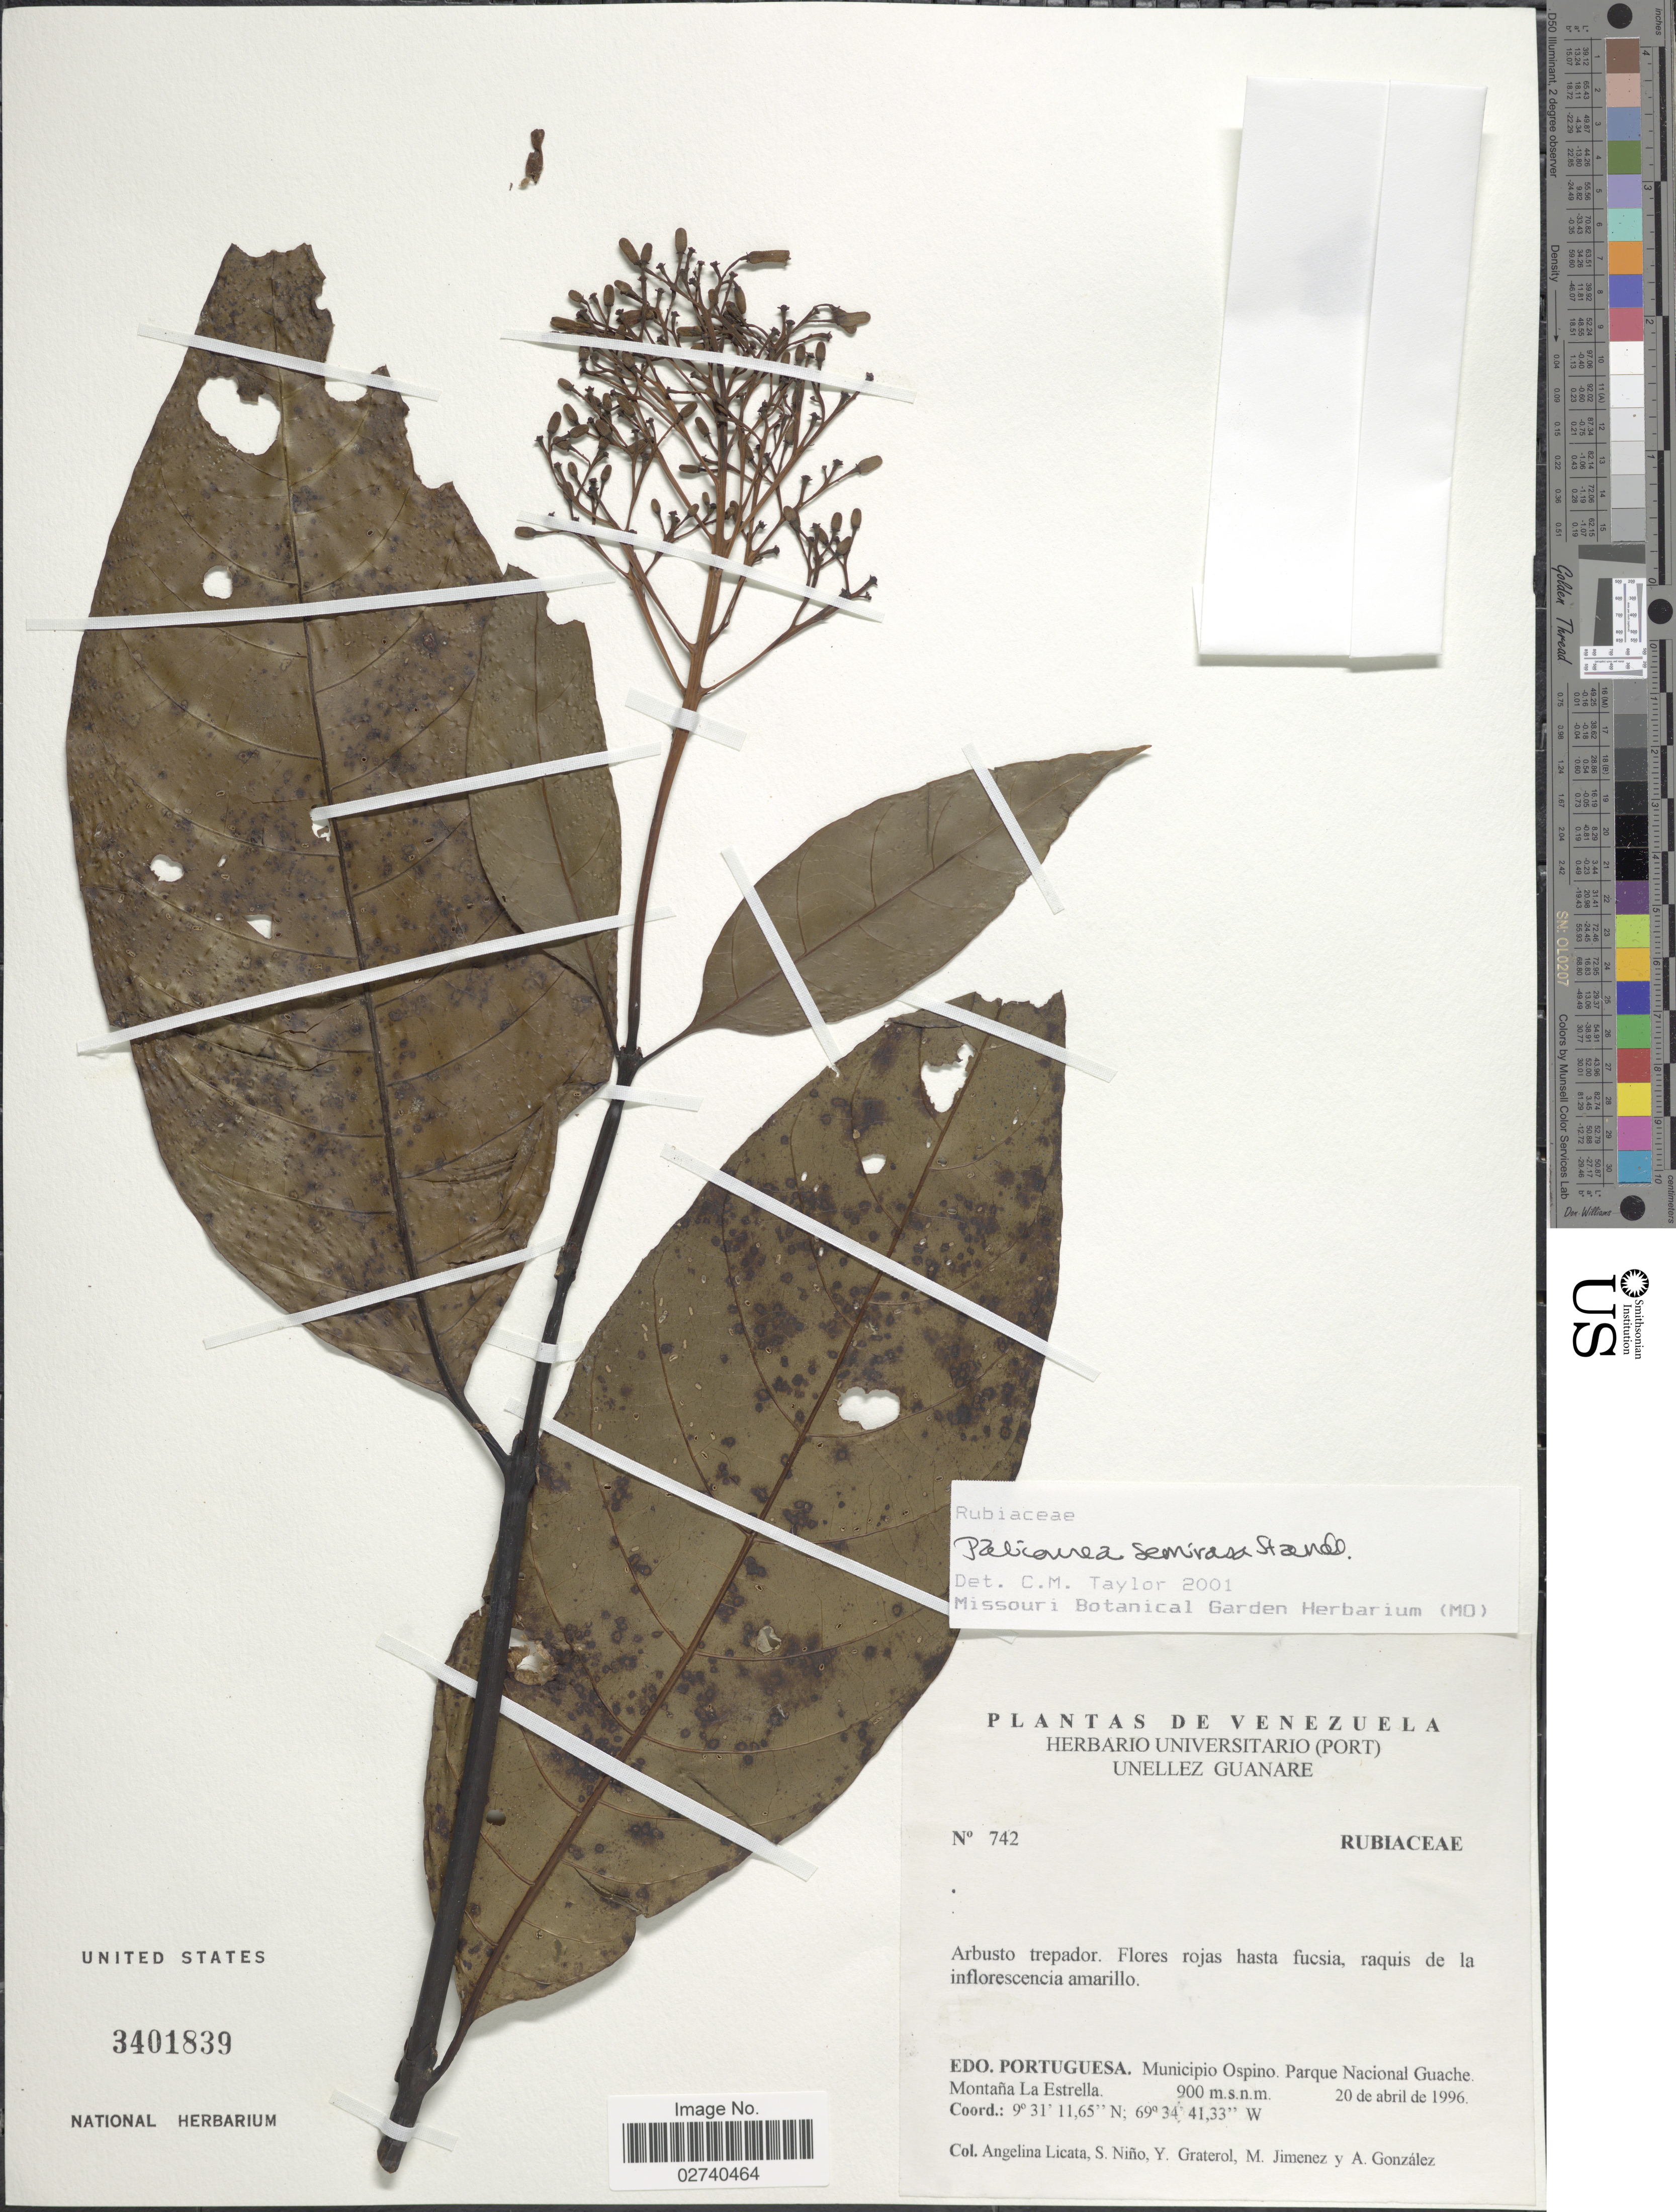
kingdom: Plantae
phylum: Tracheophyta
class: Magnoliopsida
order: Gentianales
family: Rubiaceae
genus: Palicourea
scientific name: Palicourea semirasa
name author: Standl.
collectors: A. Licata, S. M. Niño, Y. Graterol, M. Jimenez & A. C. González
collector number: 742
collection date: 1996-04-20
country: Venezuela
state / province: Portuguesa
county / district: Ospino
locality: Parque Nacional Guache. Montaña La Estrella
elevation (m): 900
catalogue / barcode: US 3401839